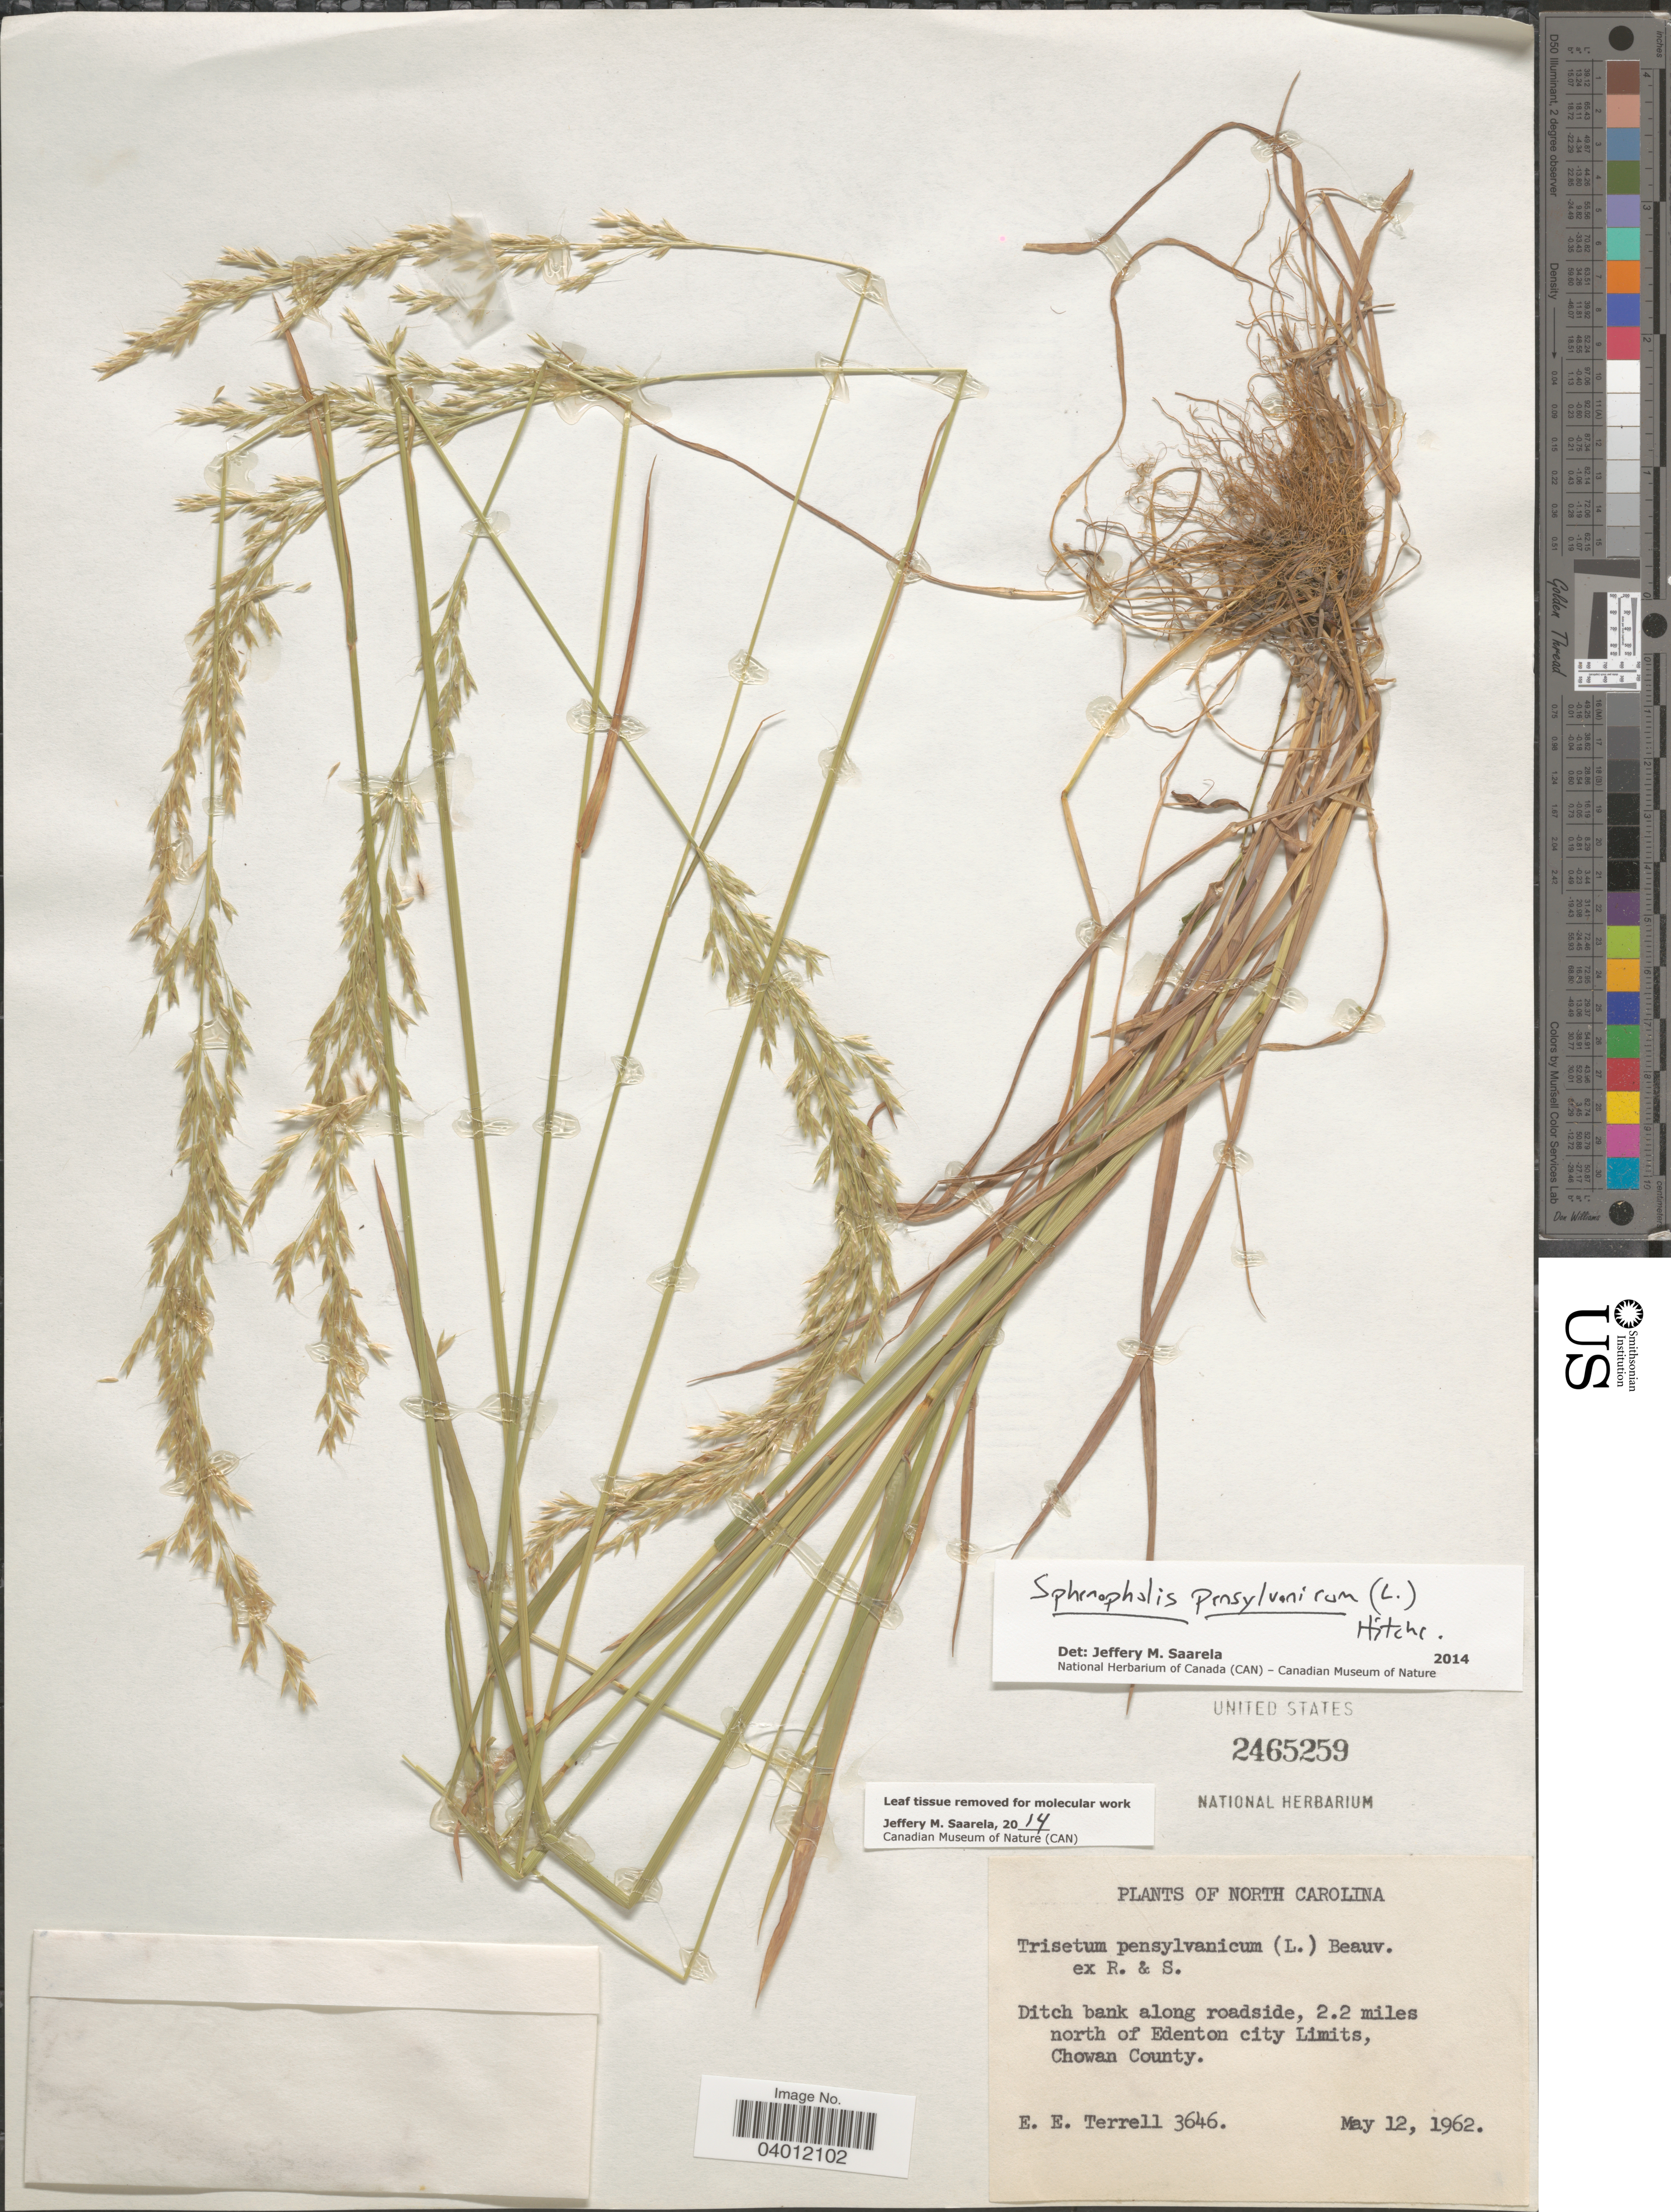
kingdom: Plantae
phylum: Tracheophyta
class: Liliopsida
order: Poales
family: Poaceae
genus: Sphenopholis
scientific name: Sphenopholis pensylvanica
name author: (L.) Hitchc.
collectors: E. E. Terrell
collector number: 3646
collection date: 1962-05-12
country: United States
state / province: North Carolina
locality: Ditch bank along roadside, 2.2 miles north of Edenton city Limits, Chowan County.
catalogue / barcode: US 2465259